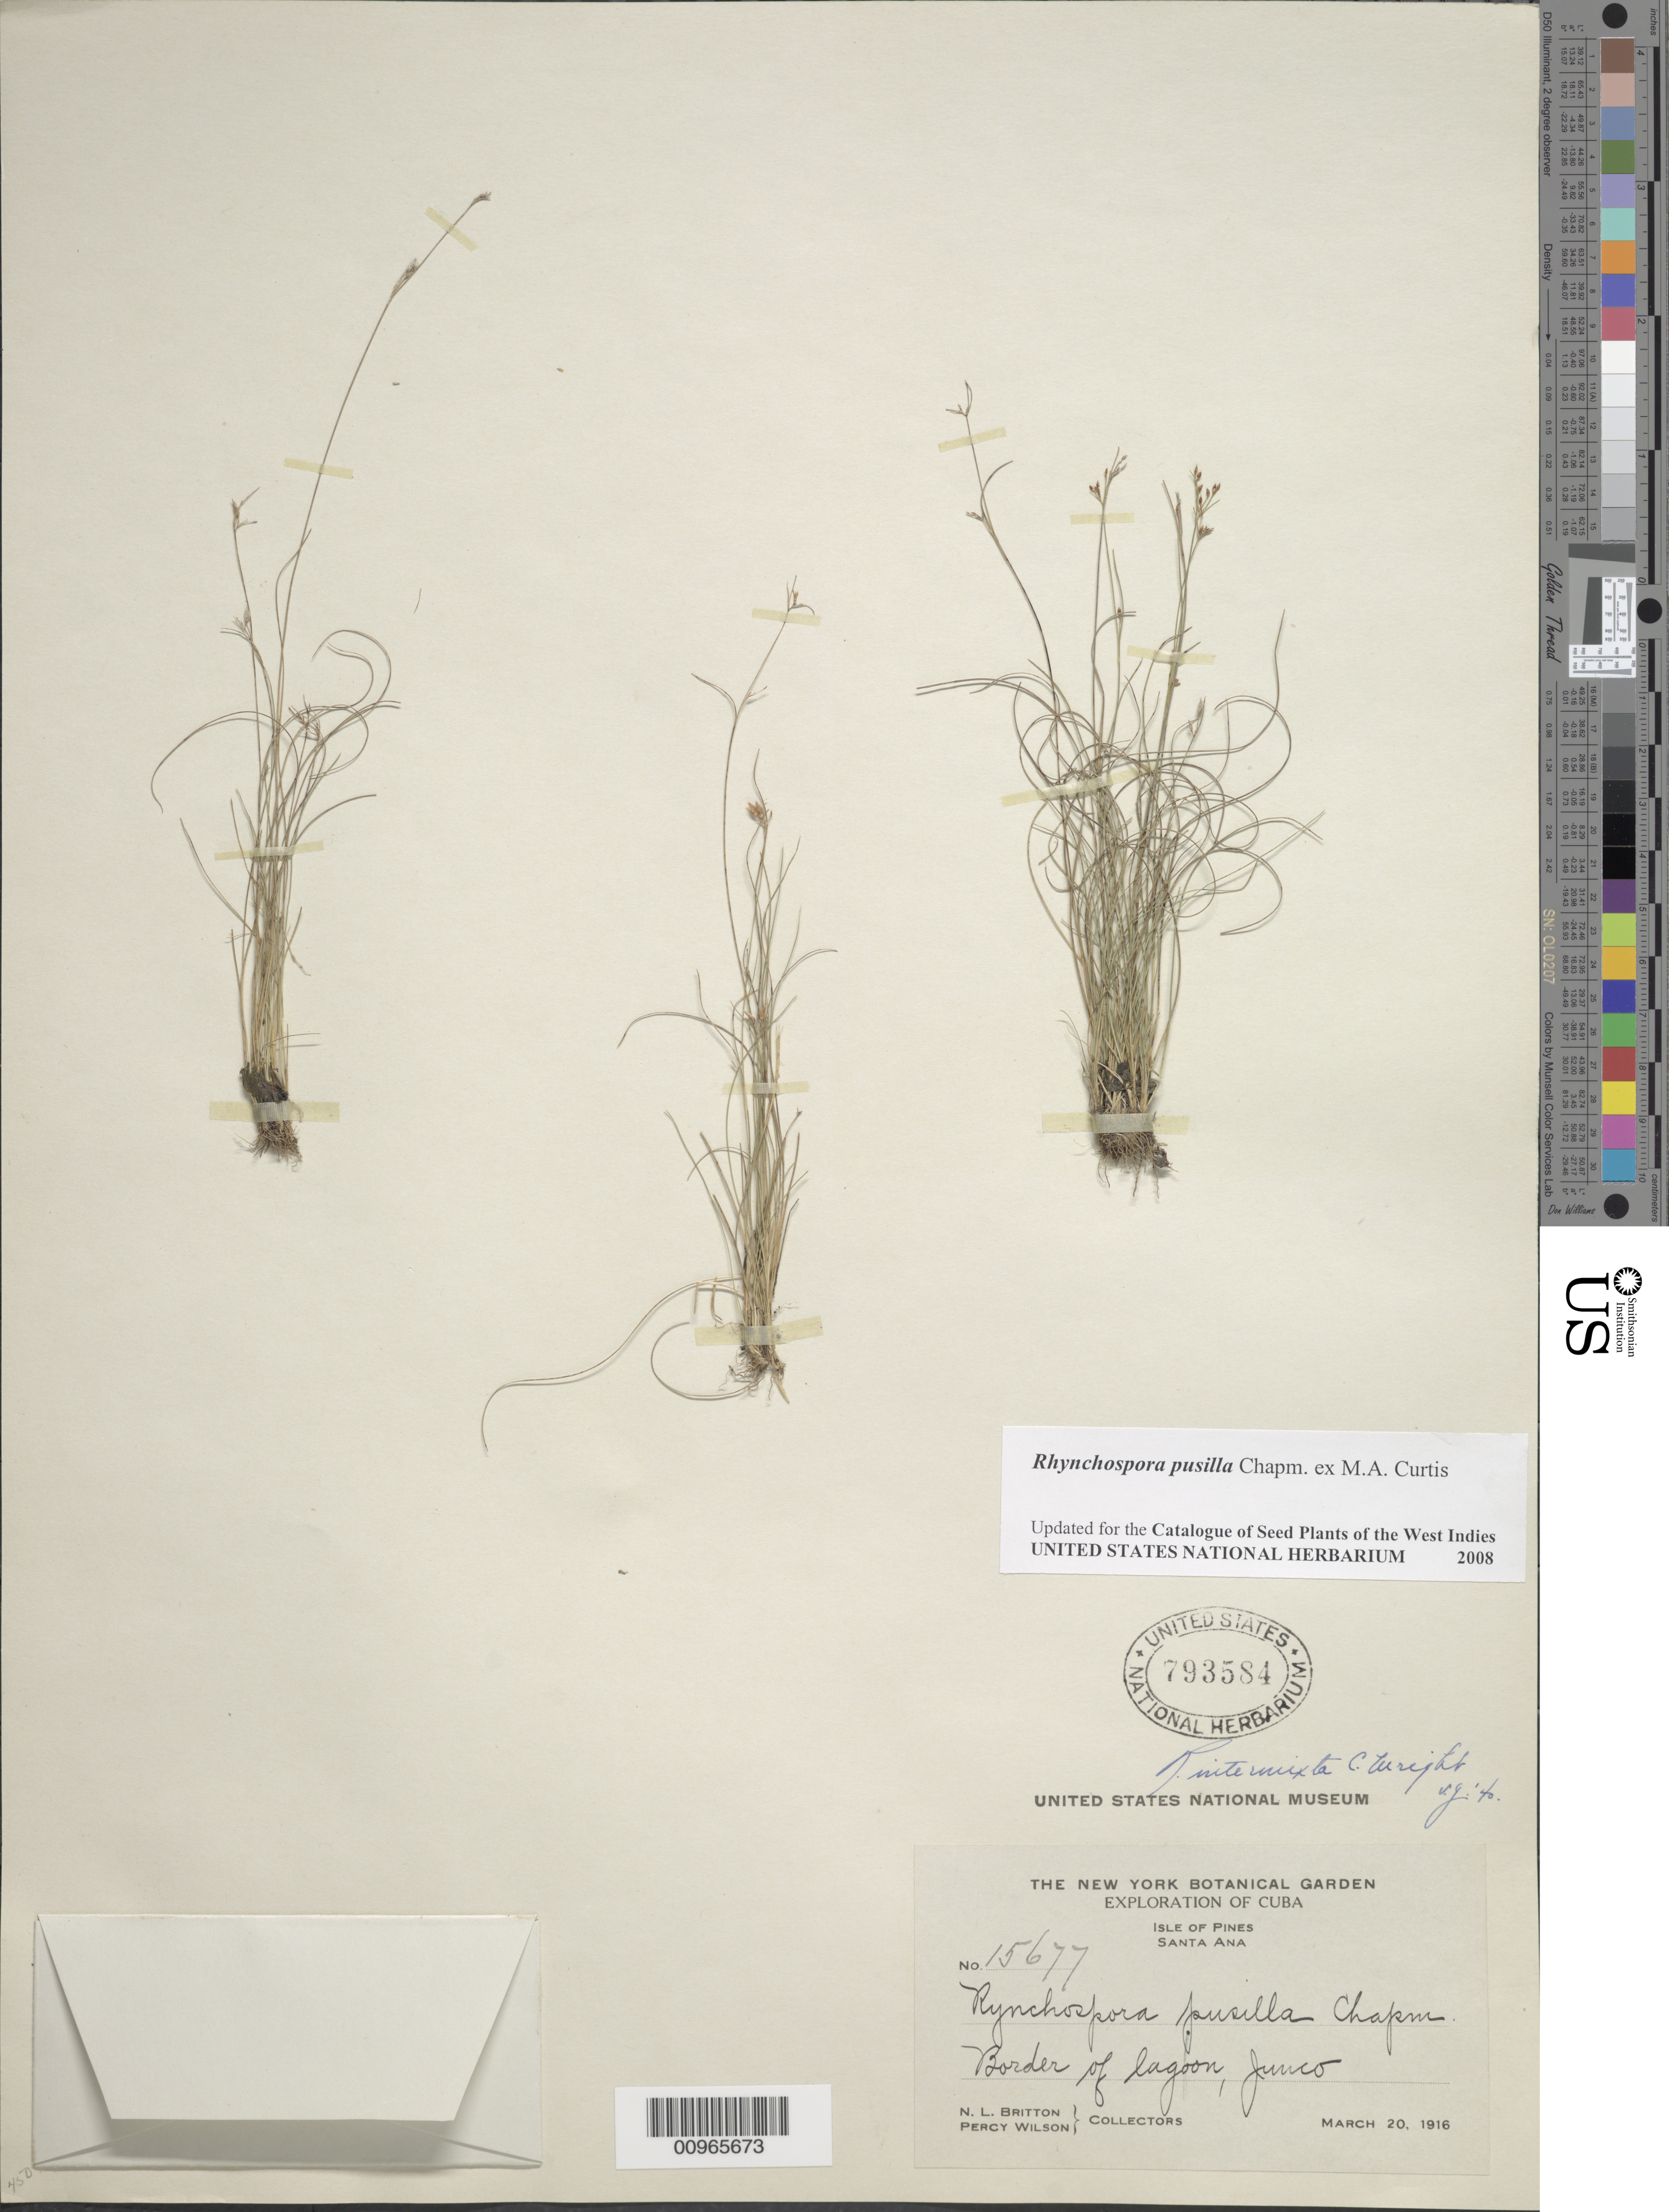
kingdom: Plantae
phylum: Tracheophyta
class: Liliopsida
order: Poales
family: Cyperaceae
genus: Rhynchospora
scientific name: Rhynchospora intermixta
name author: C. Wright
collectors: N. Britton & P. Wilson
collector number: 15677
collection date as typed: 20 Mar 1916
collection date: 1916-03-20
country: Cuba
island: Isla de la Juventud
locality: Isle of Pines, Santa Ana, border of lagoon, Junco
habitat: Border of lagoon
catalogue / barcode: US 793584